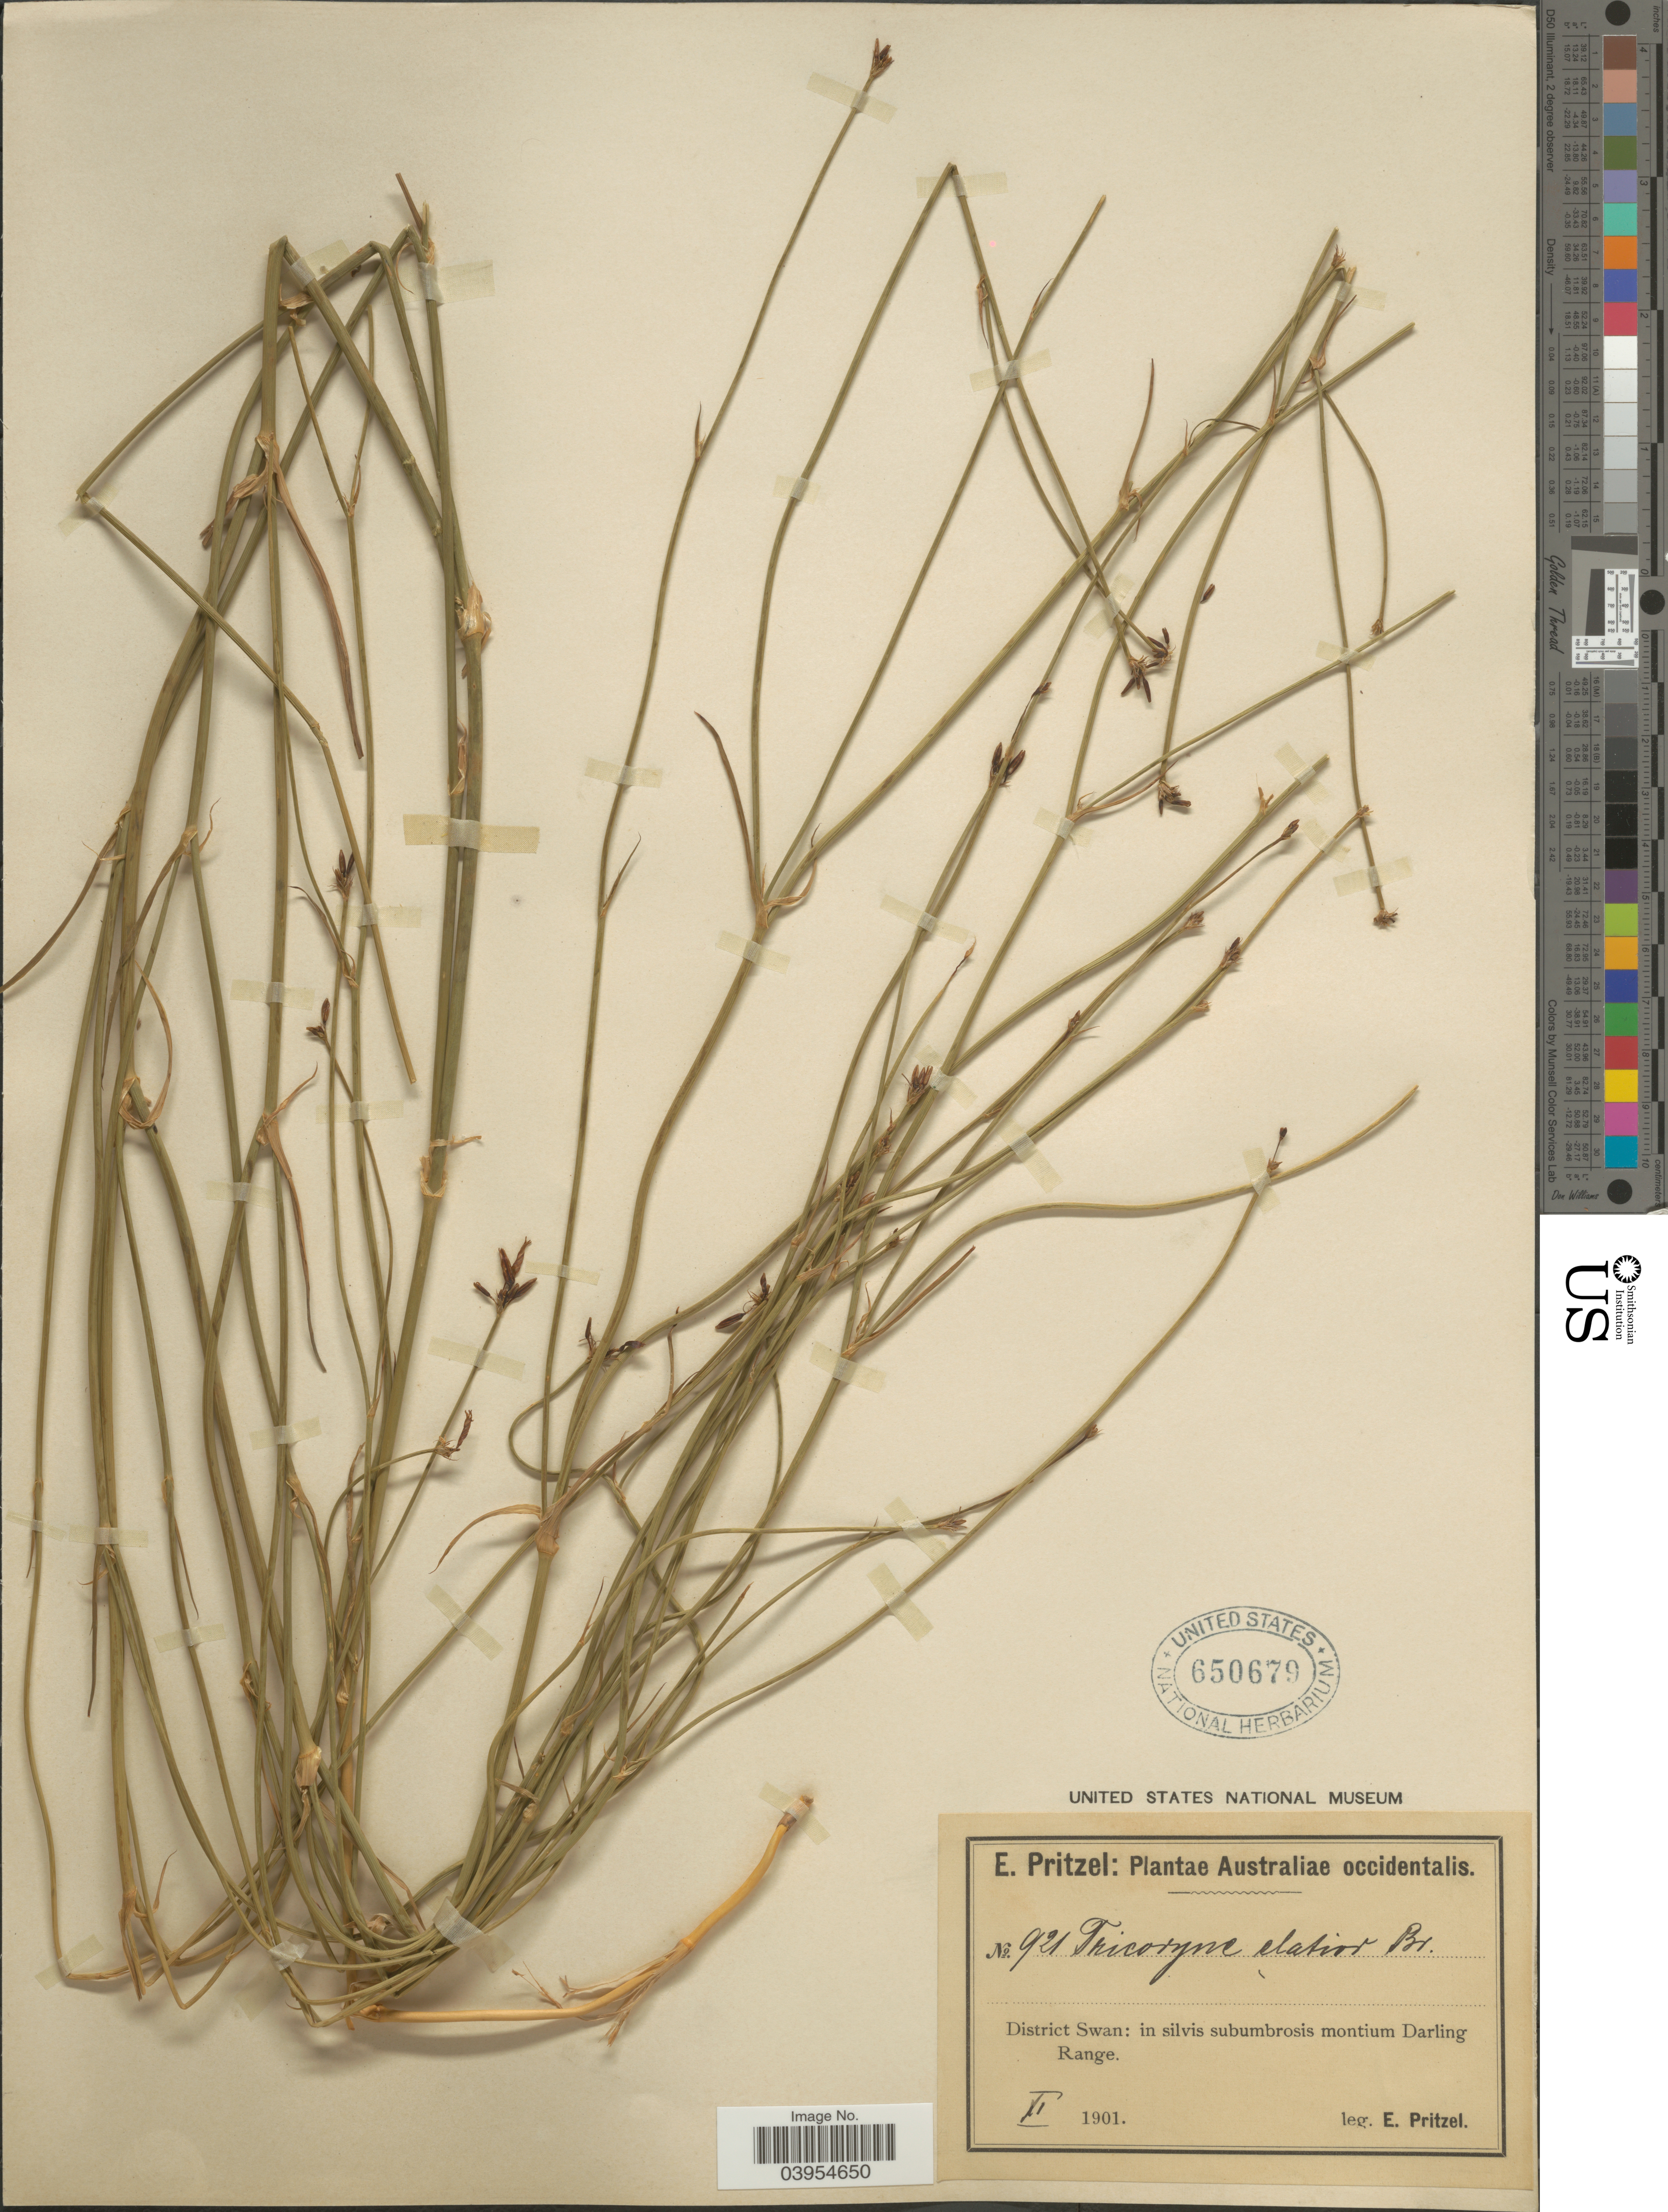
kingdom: Plantae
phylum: Tracheophyta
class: Liliopsida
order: Asparagales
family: Asphodelaceae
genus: Tricoryne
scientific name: Tricoryne elatior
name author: R. Br.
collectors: E. G. Pritzel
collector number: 921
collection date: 1901-11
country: Australia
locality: Australiae occidentalis. District Swan: in silvis subumbrosis montium Darling Range.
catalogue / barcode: US 650679